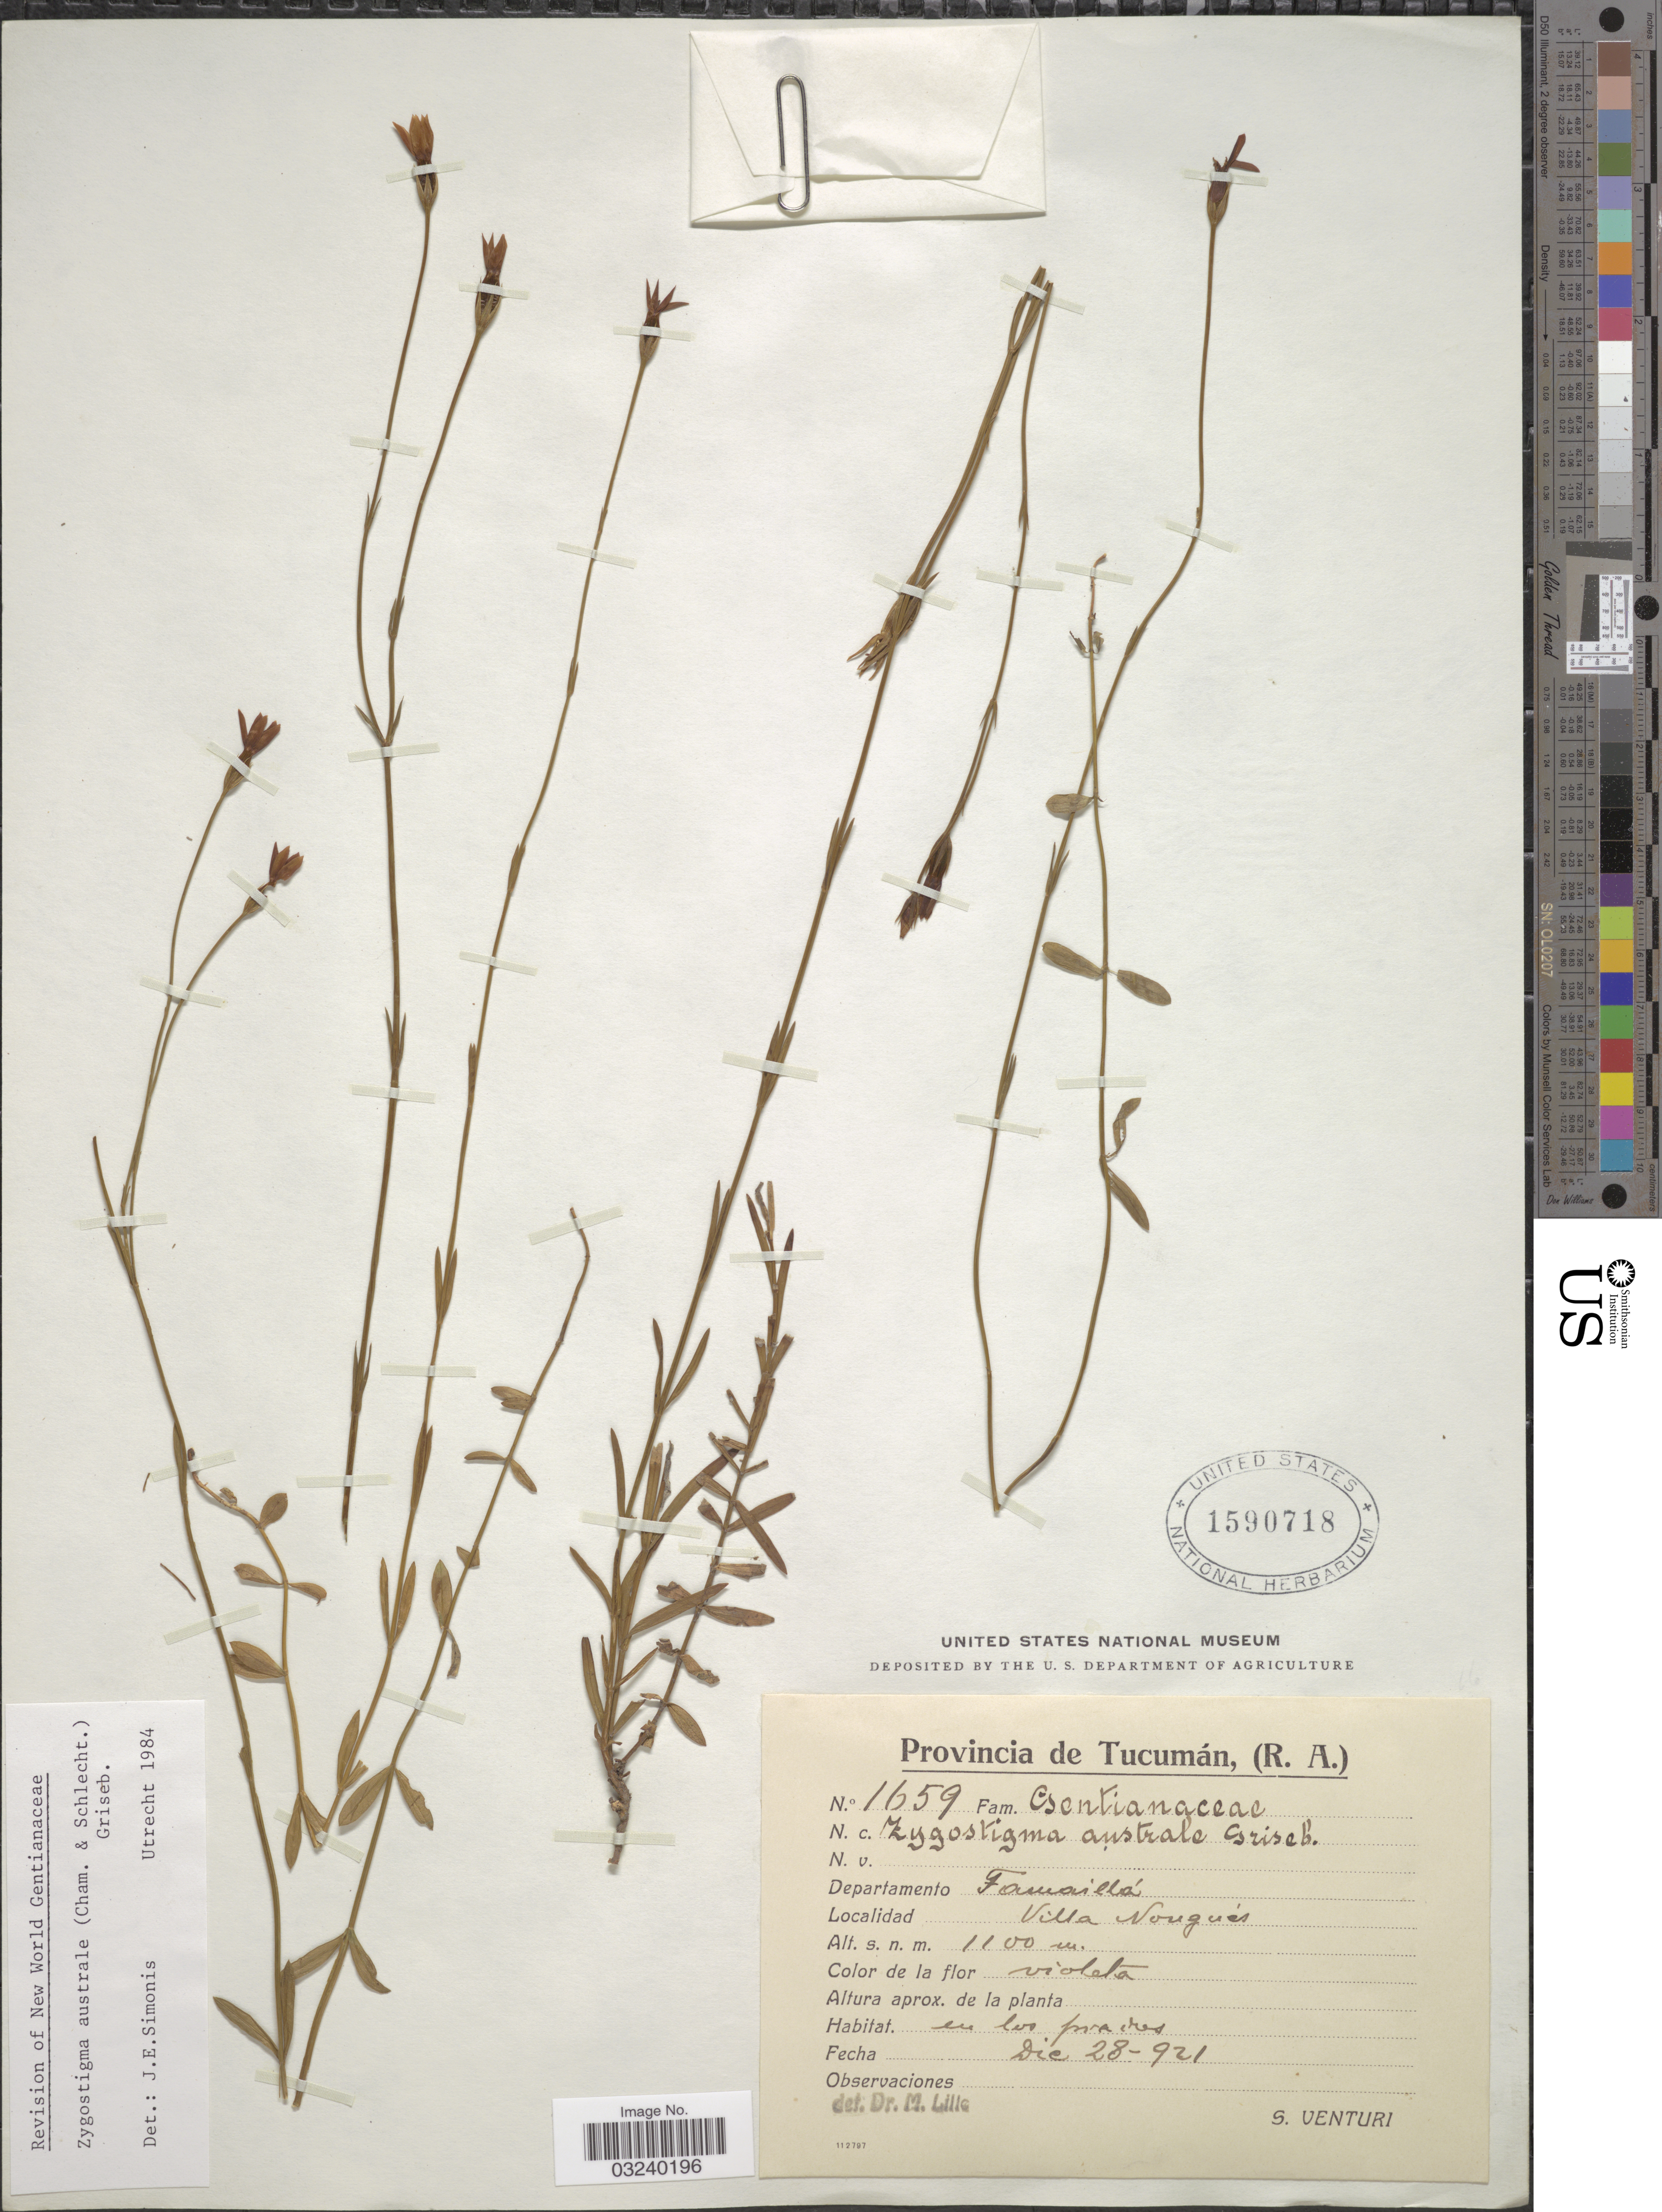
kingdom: Plantae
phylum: Tracheophyta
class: Magnoliopsida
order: Gentianales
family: Gentianaceae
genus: Zygostigma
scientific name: Zygostigma australe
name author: (Cham. & Schltdl.) Griseb.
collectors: S. Venturi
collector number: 1659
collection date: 1921-12-28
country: Argentina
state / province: Tucuman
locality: Departamento Famaillá, Villa Nougués.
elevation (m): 1100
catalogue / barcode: US 1590718